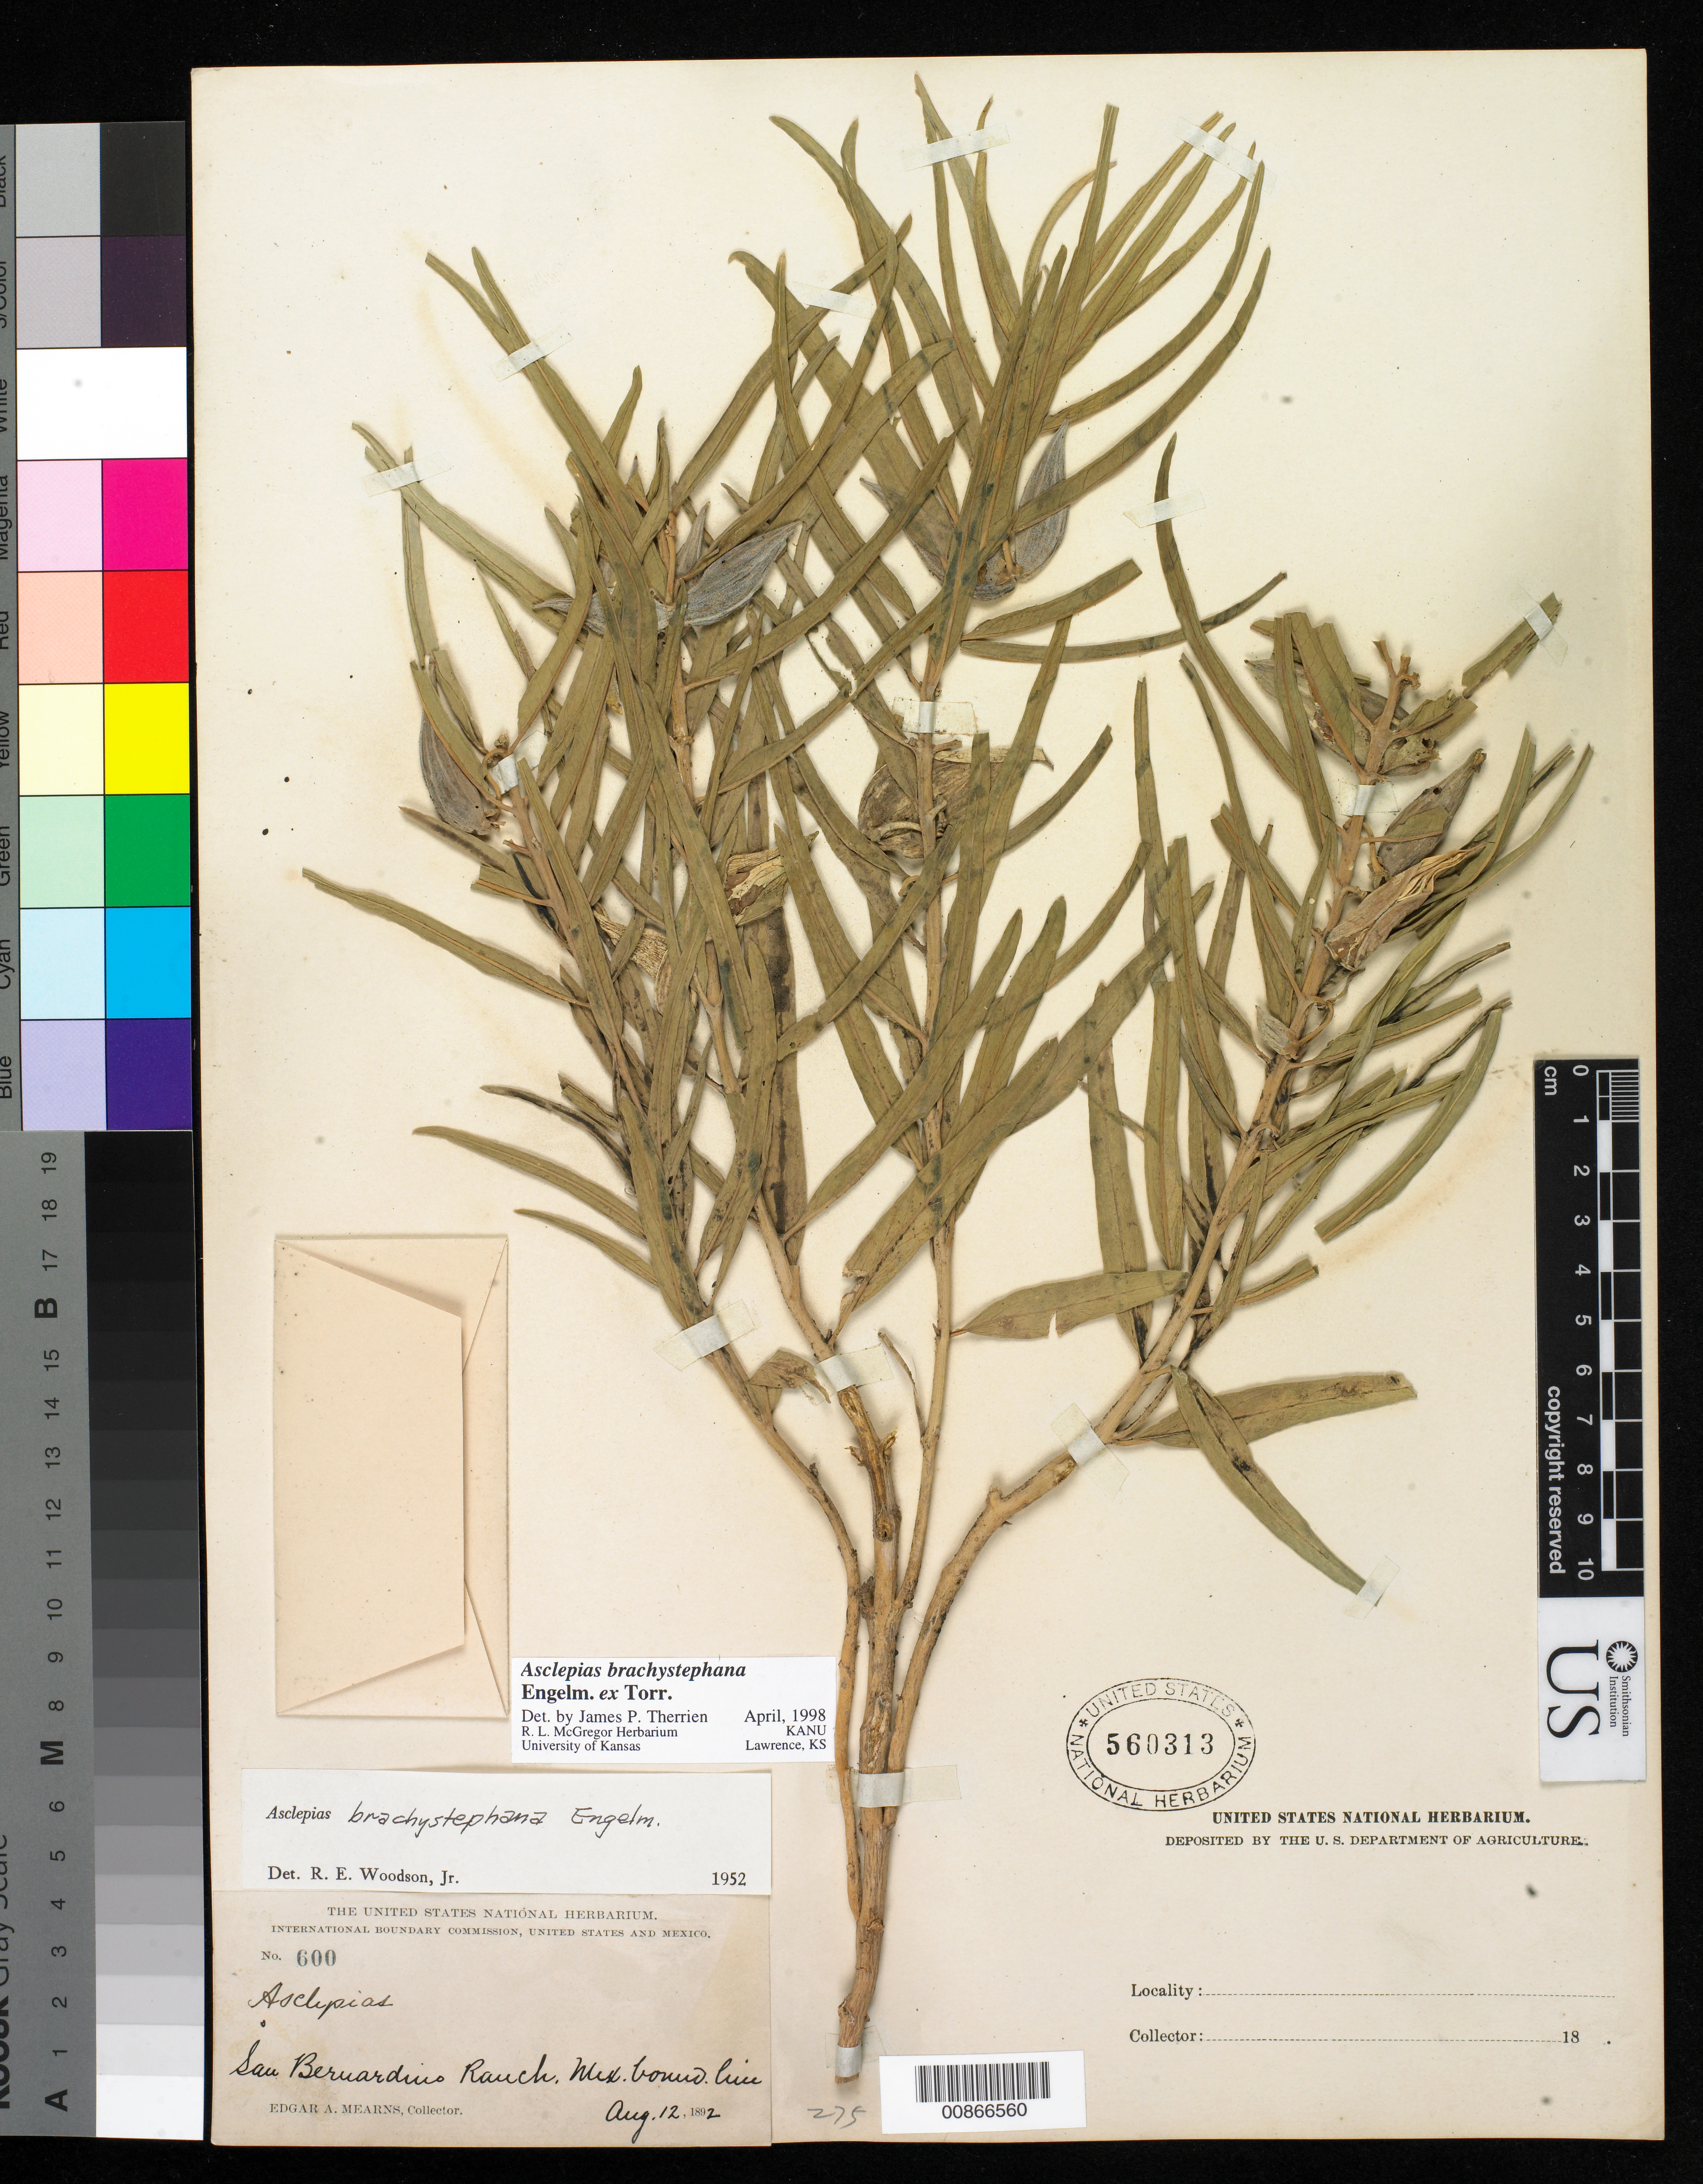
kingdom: Plantae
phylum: Tracheophyta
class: Magnoliopsida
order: Gentianales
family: Apocynaceae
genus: Asclepias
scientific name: Asclepias brachystephana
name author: Engelm. ex Torr. in Emory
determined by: Therrien, J. P.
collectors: E. A. Mearns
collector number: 600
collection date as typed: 12 Aug 1892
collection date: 1892-08-12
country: United States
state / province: Arizona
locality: San Bernardino Ranch, Mexican Boundary Line.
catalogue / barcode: US 560313